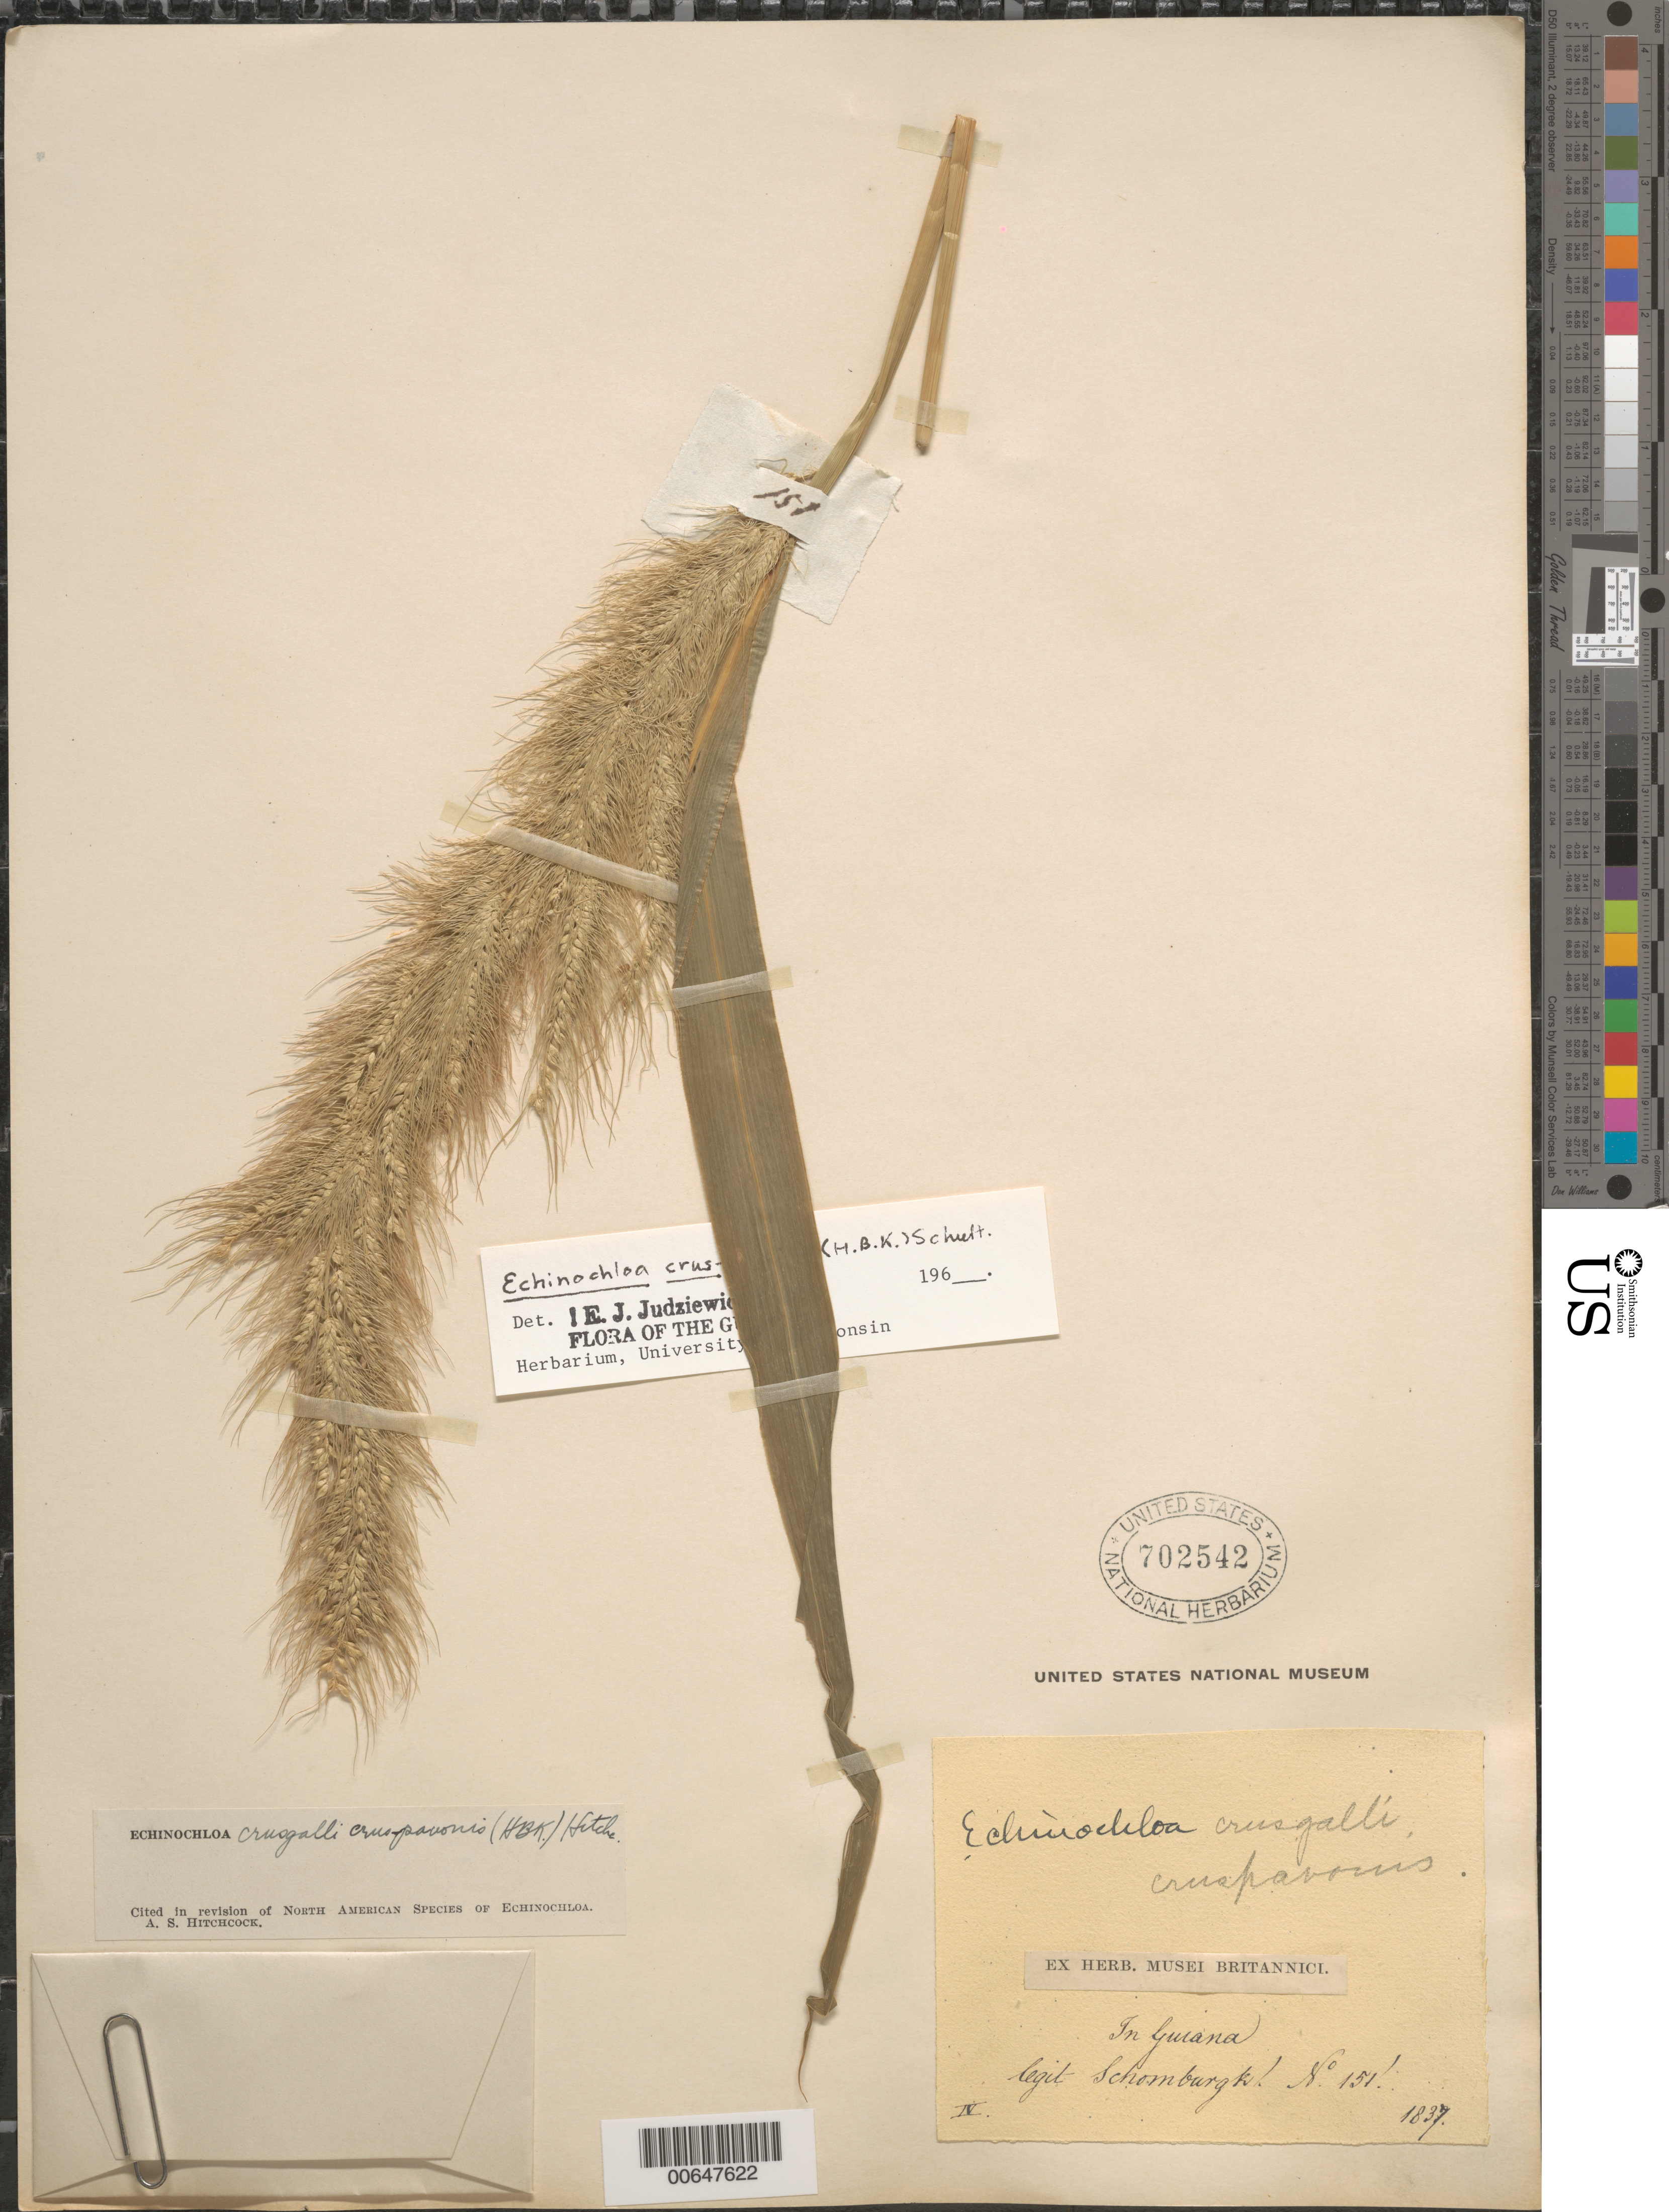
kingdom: Plantae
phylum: Tracheophyta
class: Liliopsida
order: Poales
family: Poaceae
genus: Echinochloa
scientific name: Echinochloa crus-pavonis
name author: (Kunth) Schult.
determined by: Judziewicz, E. J.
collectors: R. H. Schomburgk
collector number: I 151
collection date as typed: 1837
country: Guyana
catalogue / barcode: US 702542